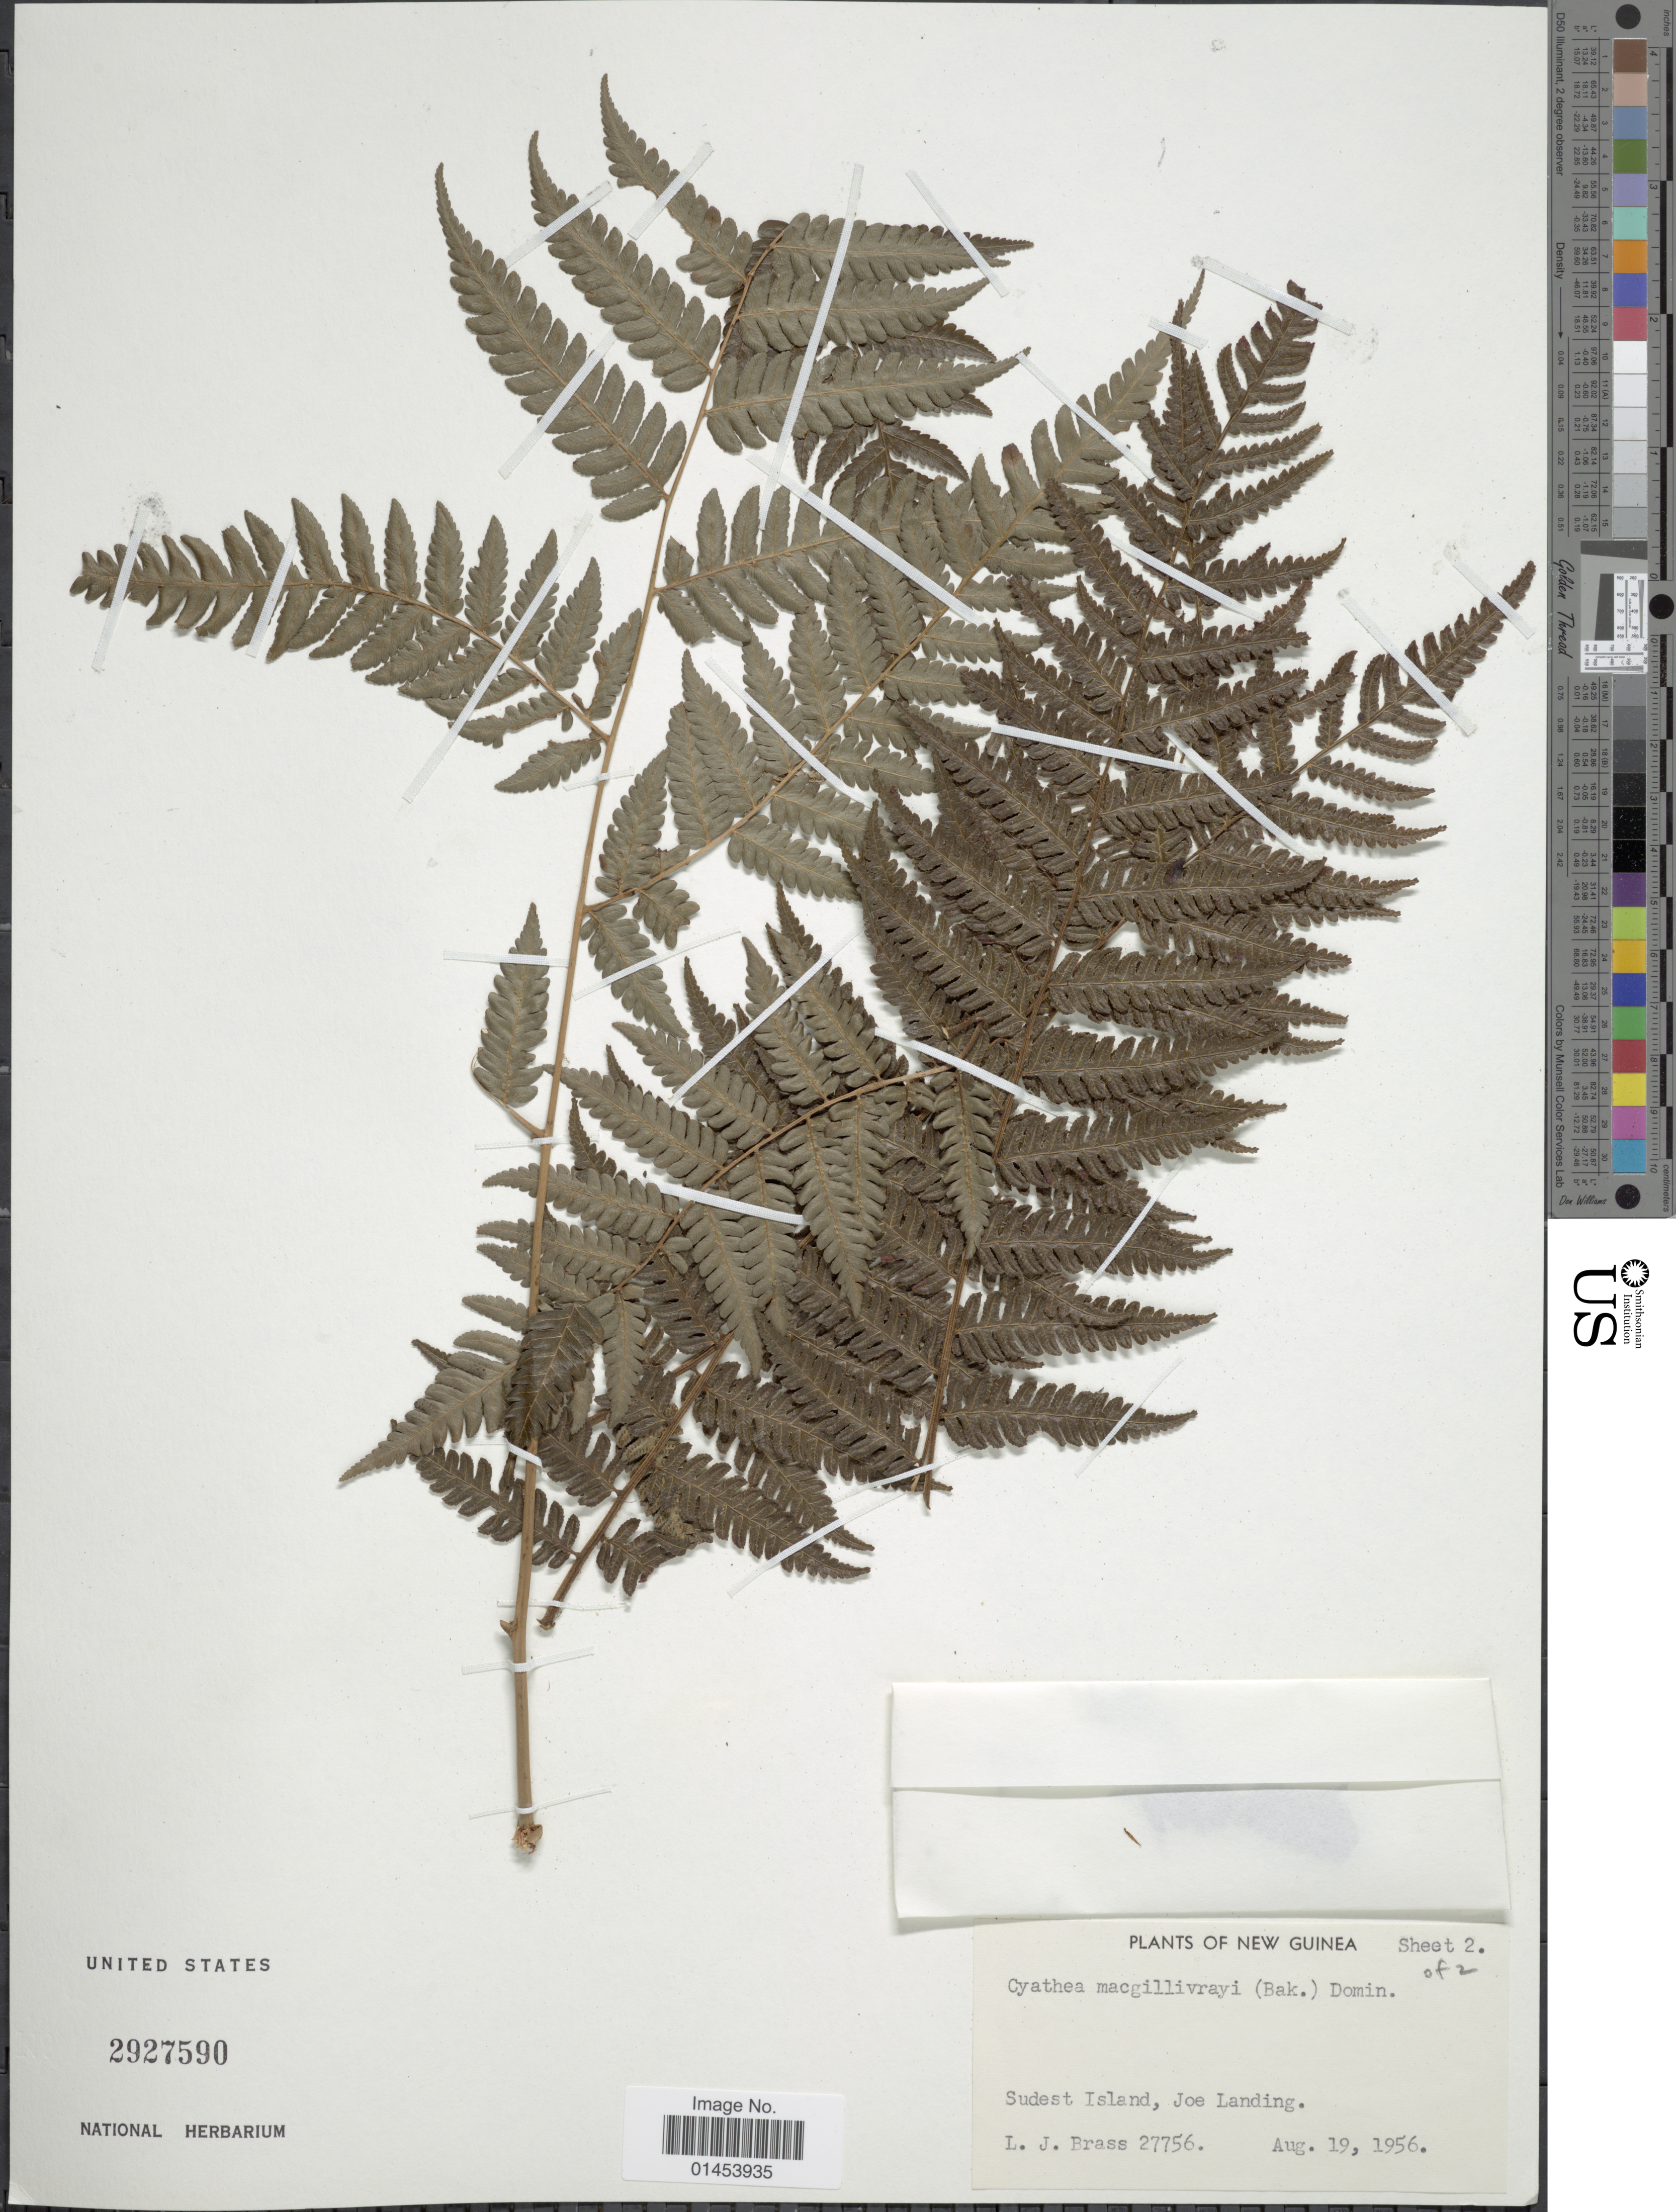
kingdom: Plantae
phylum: Tracheophyta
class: Polypodiopsida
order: Cyatheales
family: Cyatheaceae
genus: Cyathea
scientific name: Cyathea macgillivrayi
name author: (Baker) Domin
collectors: L. J. Brass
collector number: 27756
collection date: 1956-08-19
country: Papua New Guinea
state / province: Milne Bay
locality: Sudest Island, Joe Landing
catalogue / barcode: US 2927590